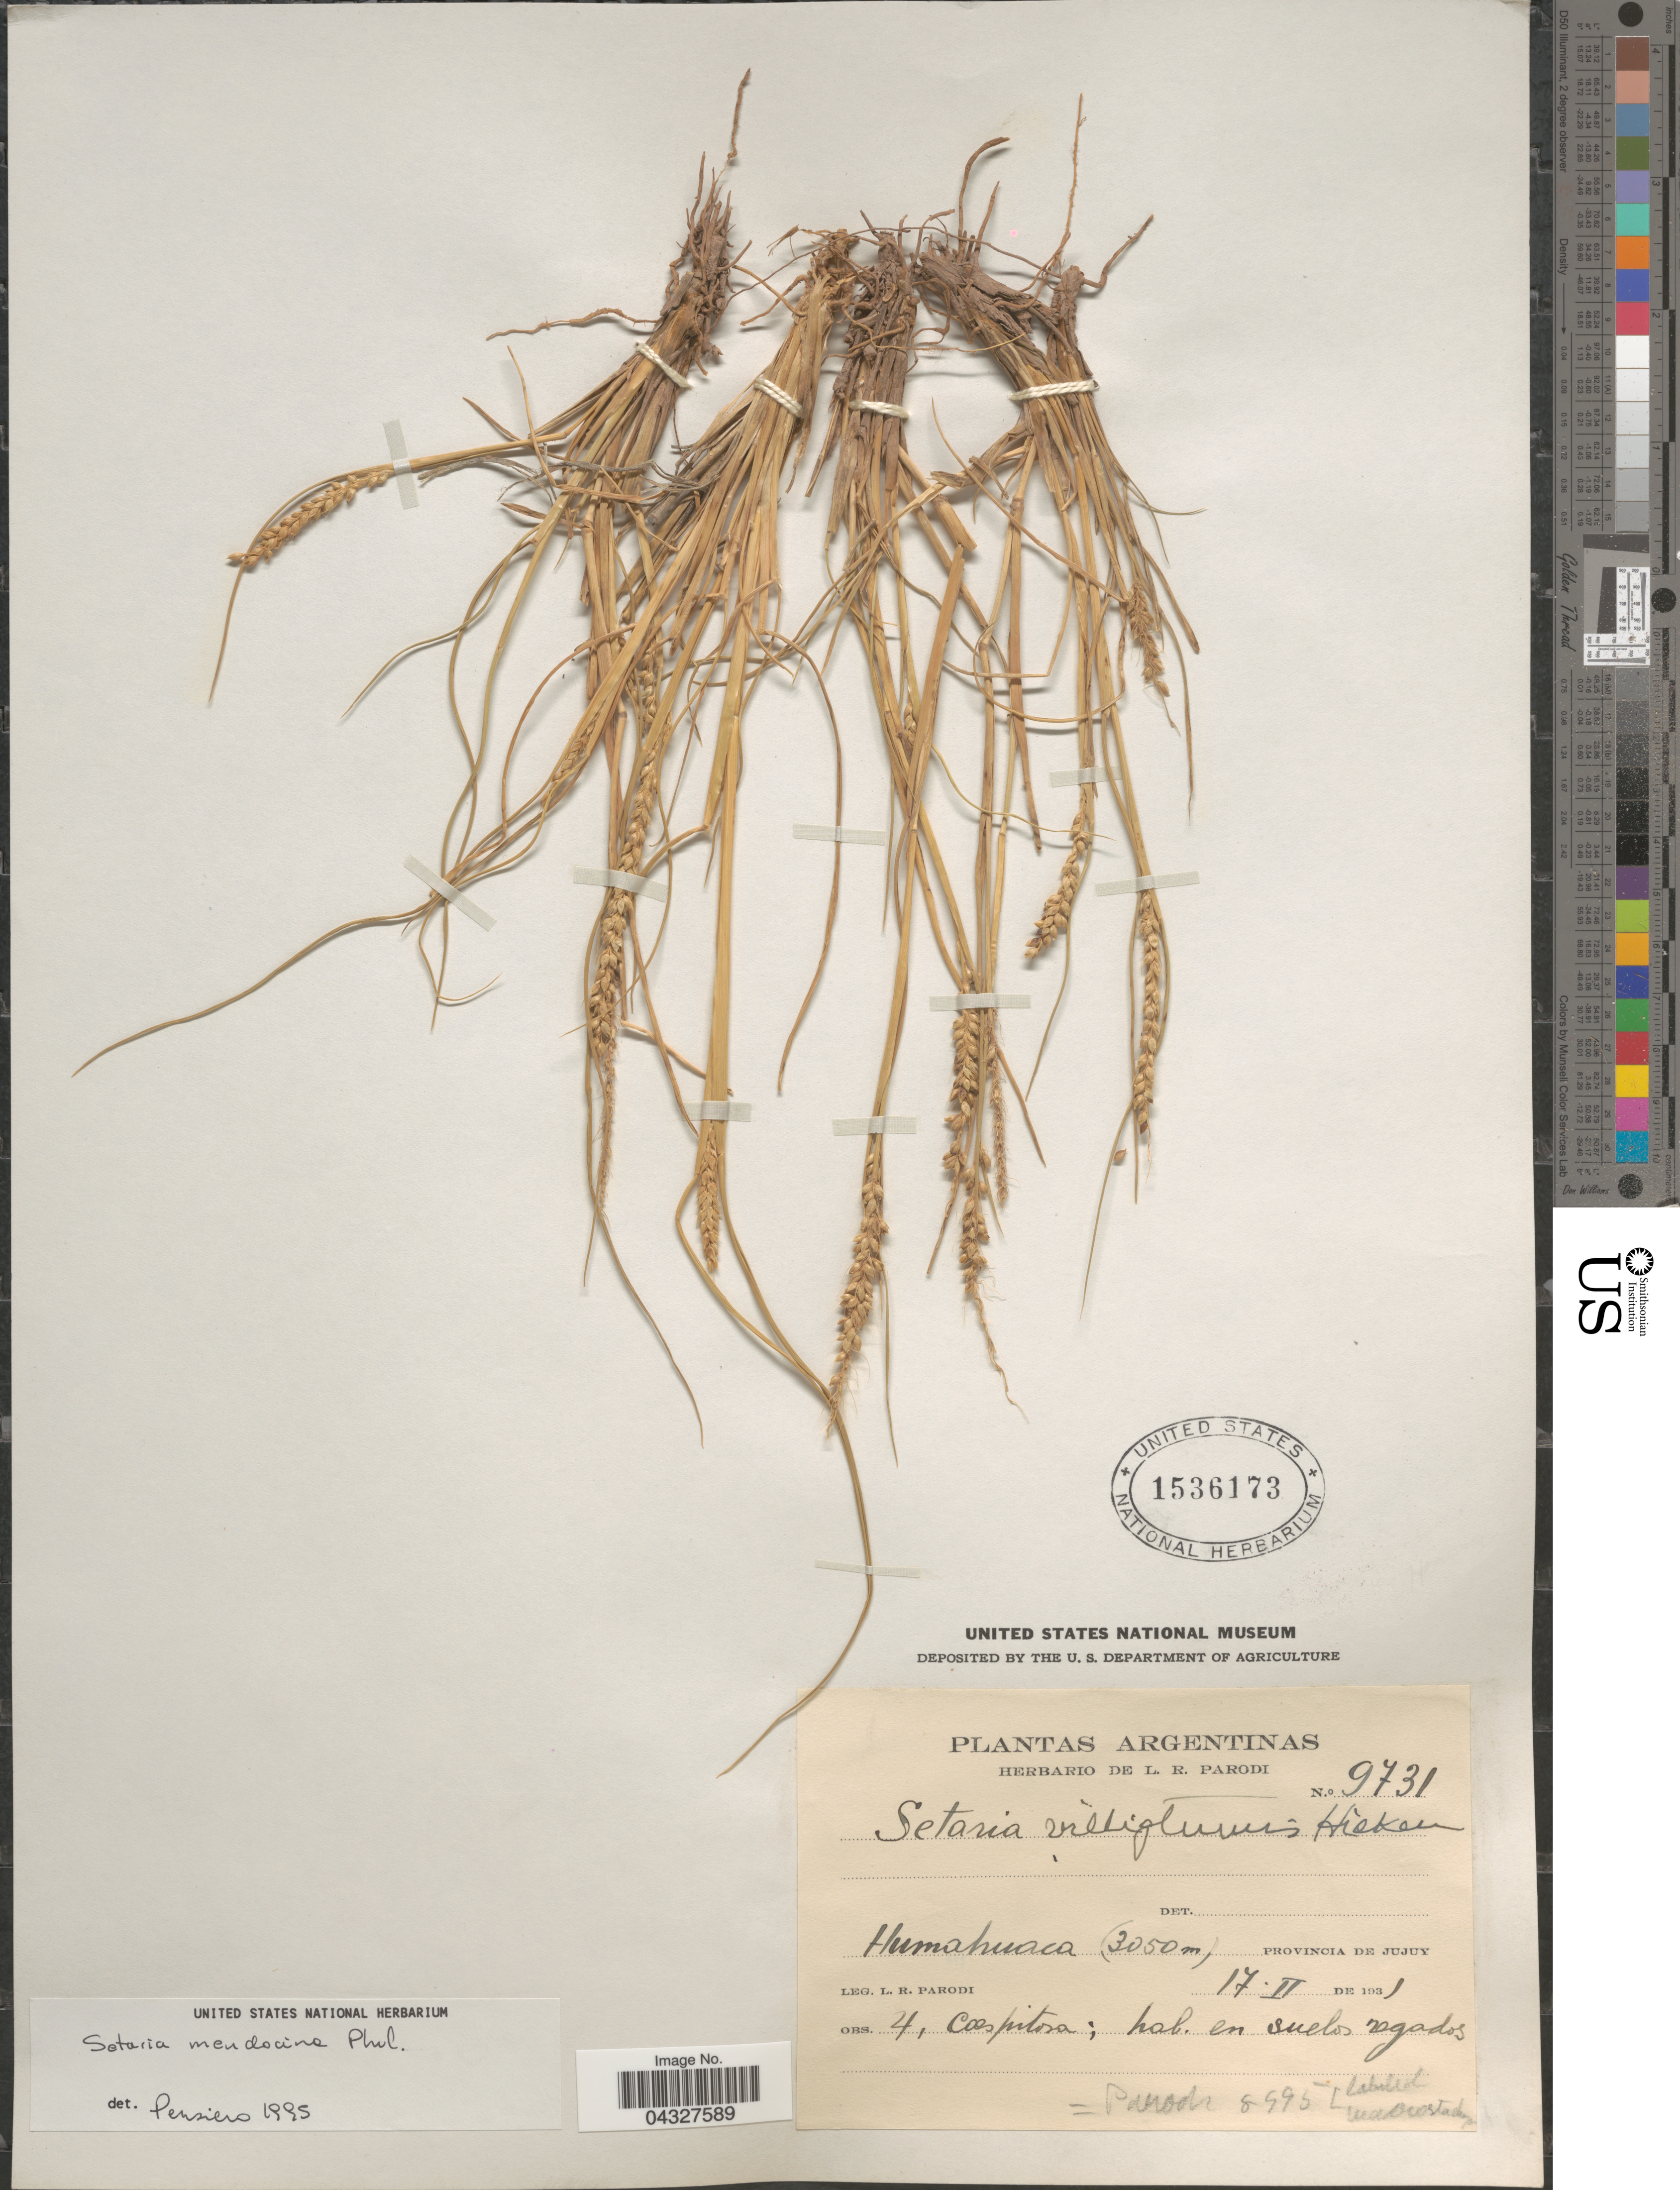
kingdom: Plantae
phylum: Tracheophyta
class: Liliopsida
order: Poales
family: Poaceae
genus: Setaria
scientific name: Setaria mendocina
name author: Phil.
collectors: L. R. Parodi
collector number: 9731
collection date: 1931-02-17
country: Argentina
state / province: Jujuy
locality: Humahuaca.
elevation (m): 3050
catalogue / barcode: US 1536173